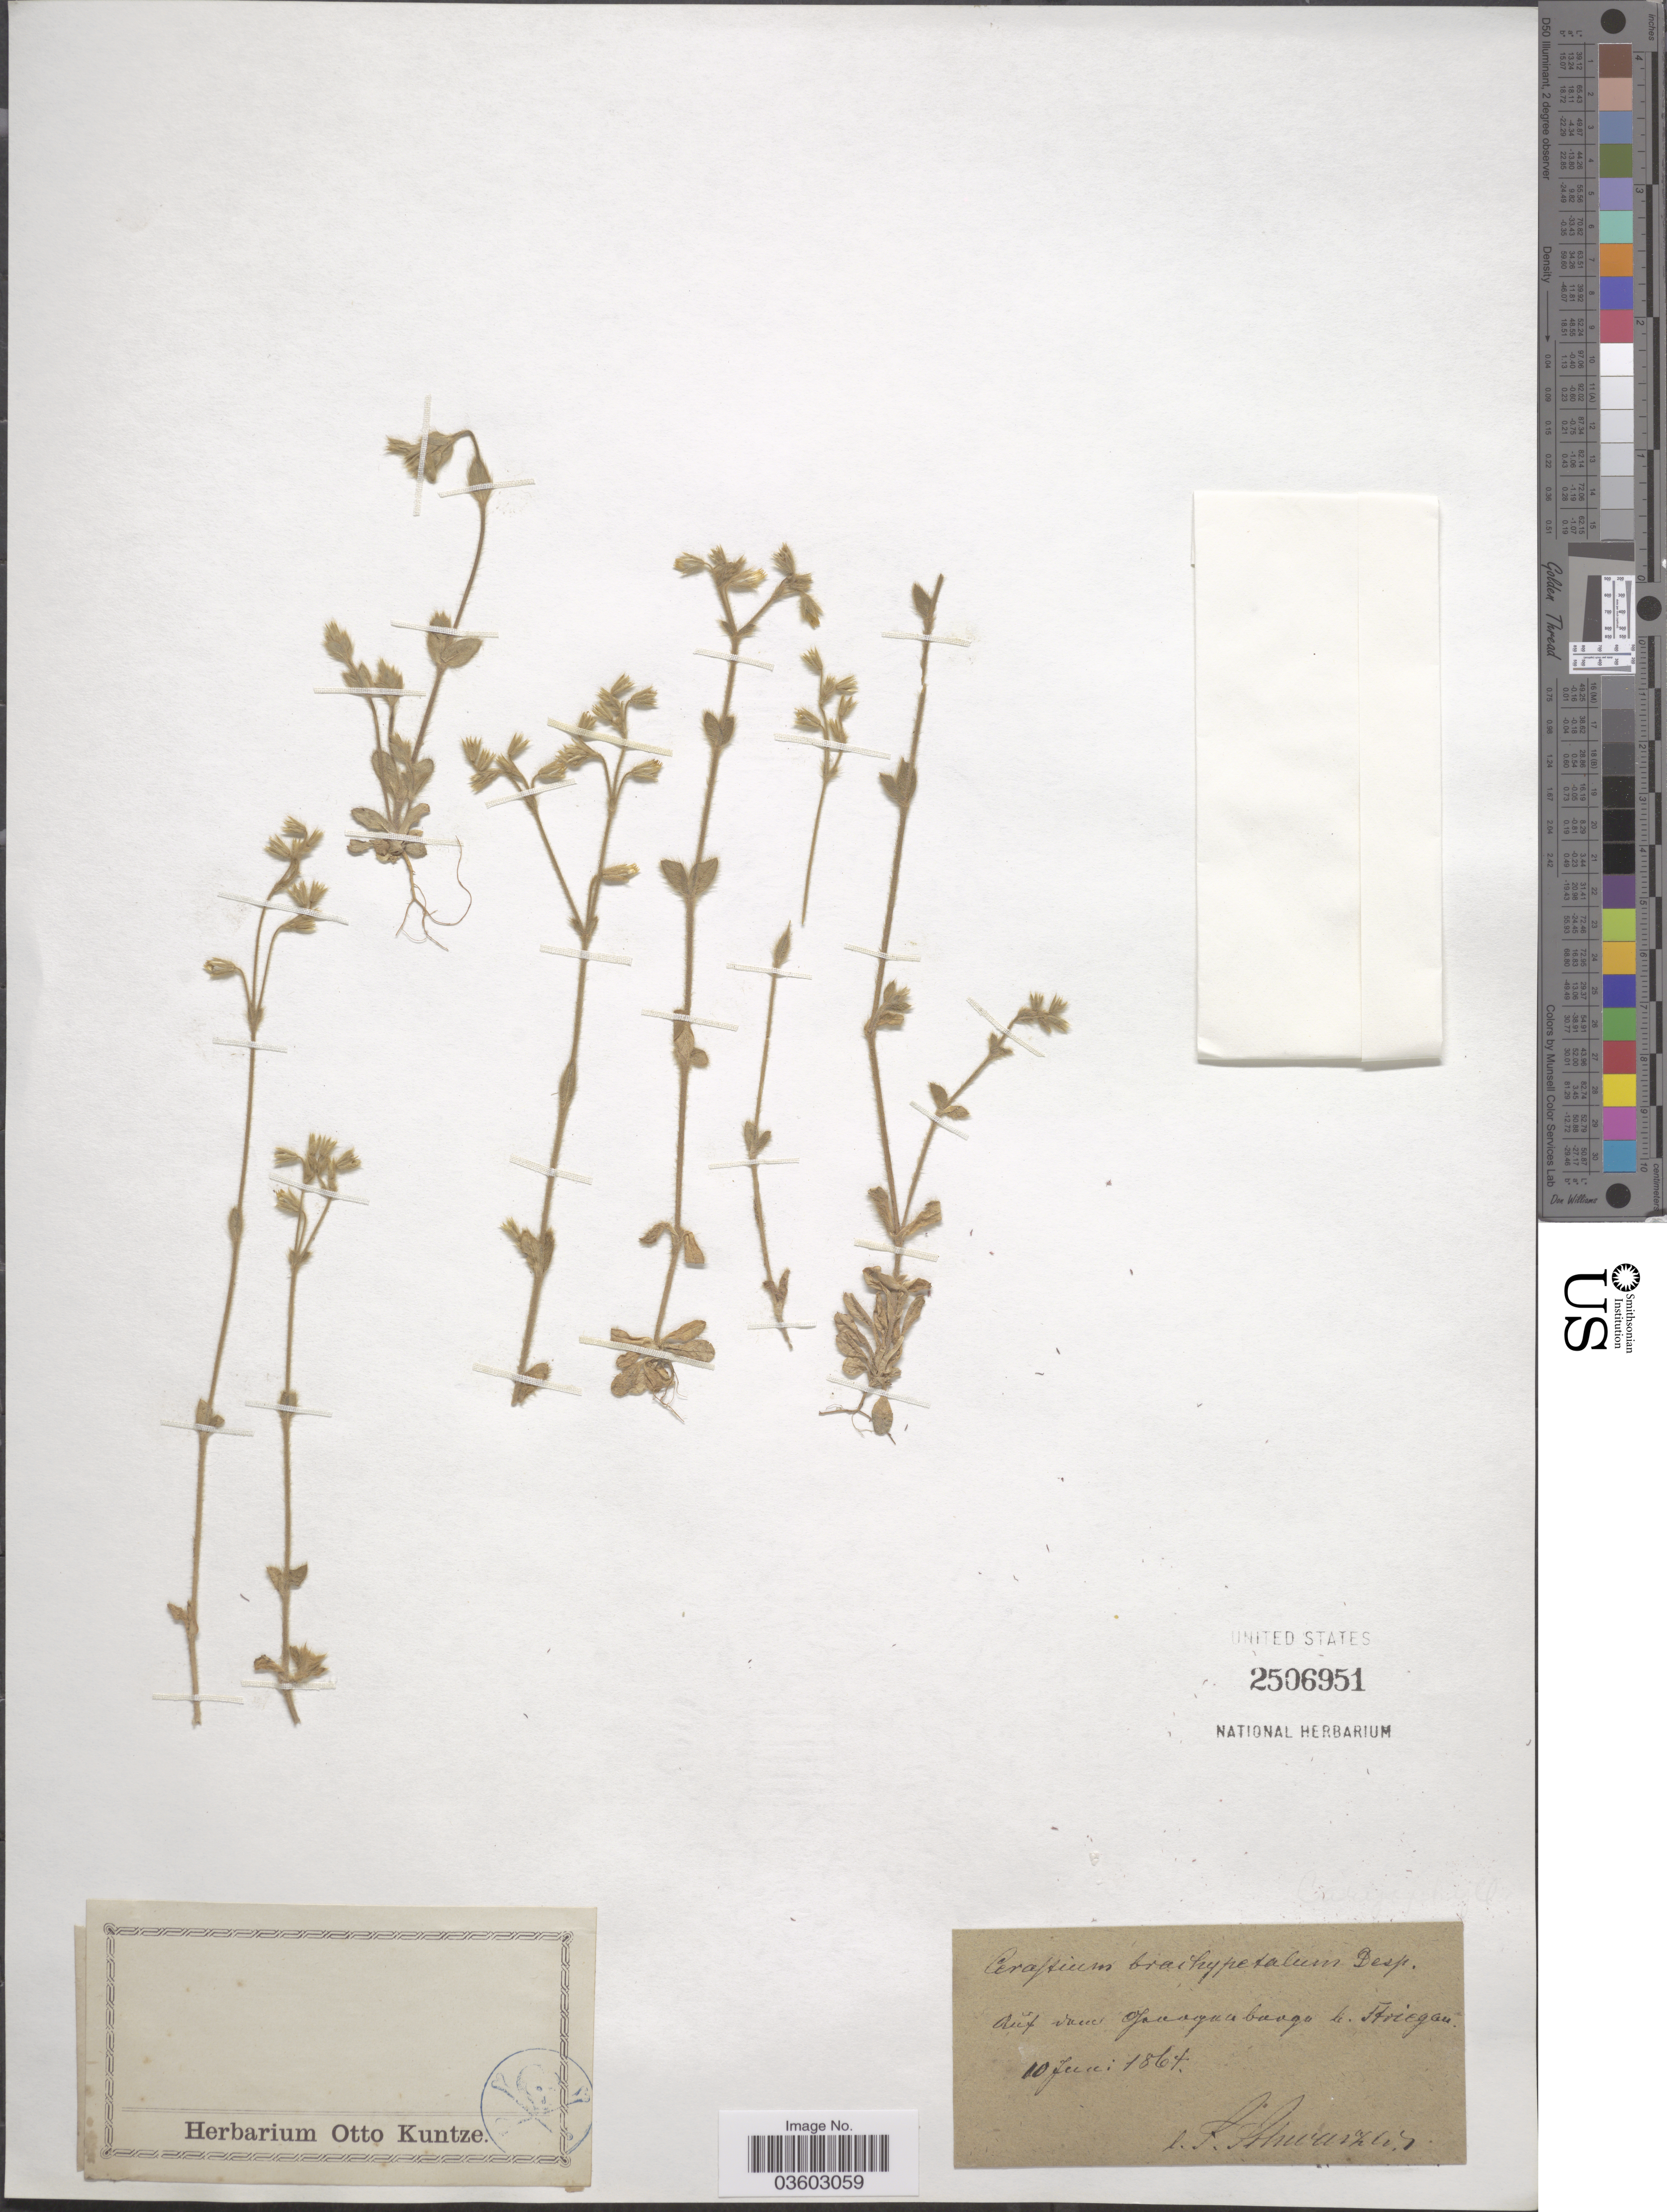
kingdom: Plantae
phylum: Tracheophyta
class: Magnoliopsida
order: Caryophyllales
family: Caryophyllaceae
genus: Cerastium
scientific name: Cerastium brachypetalum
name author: Pers.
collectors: S. Schwarz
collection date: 1864-06-10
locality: Aúf vauc Janaguabango b. Ariegan. [interpreted]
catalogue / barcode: US 2506951